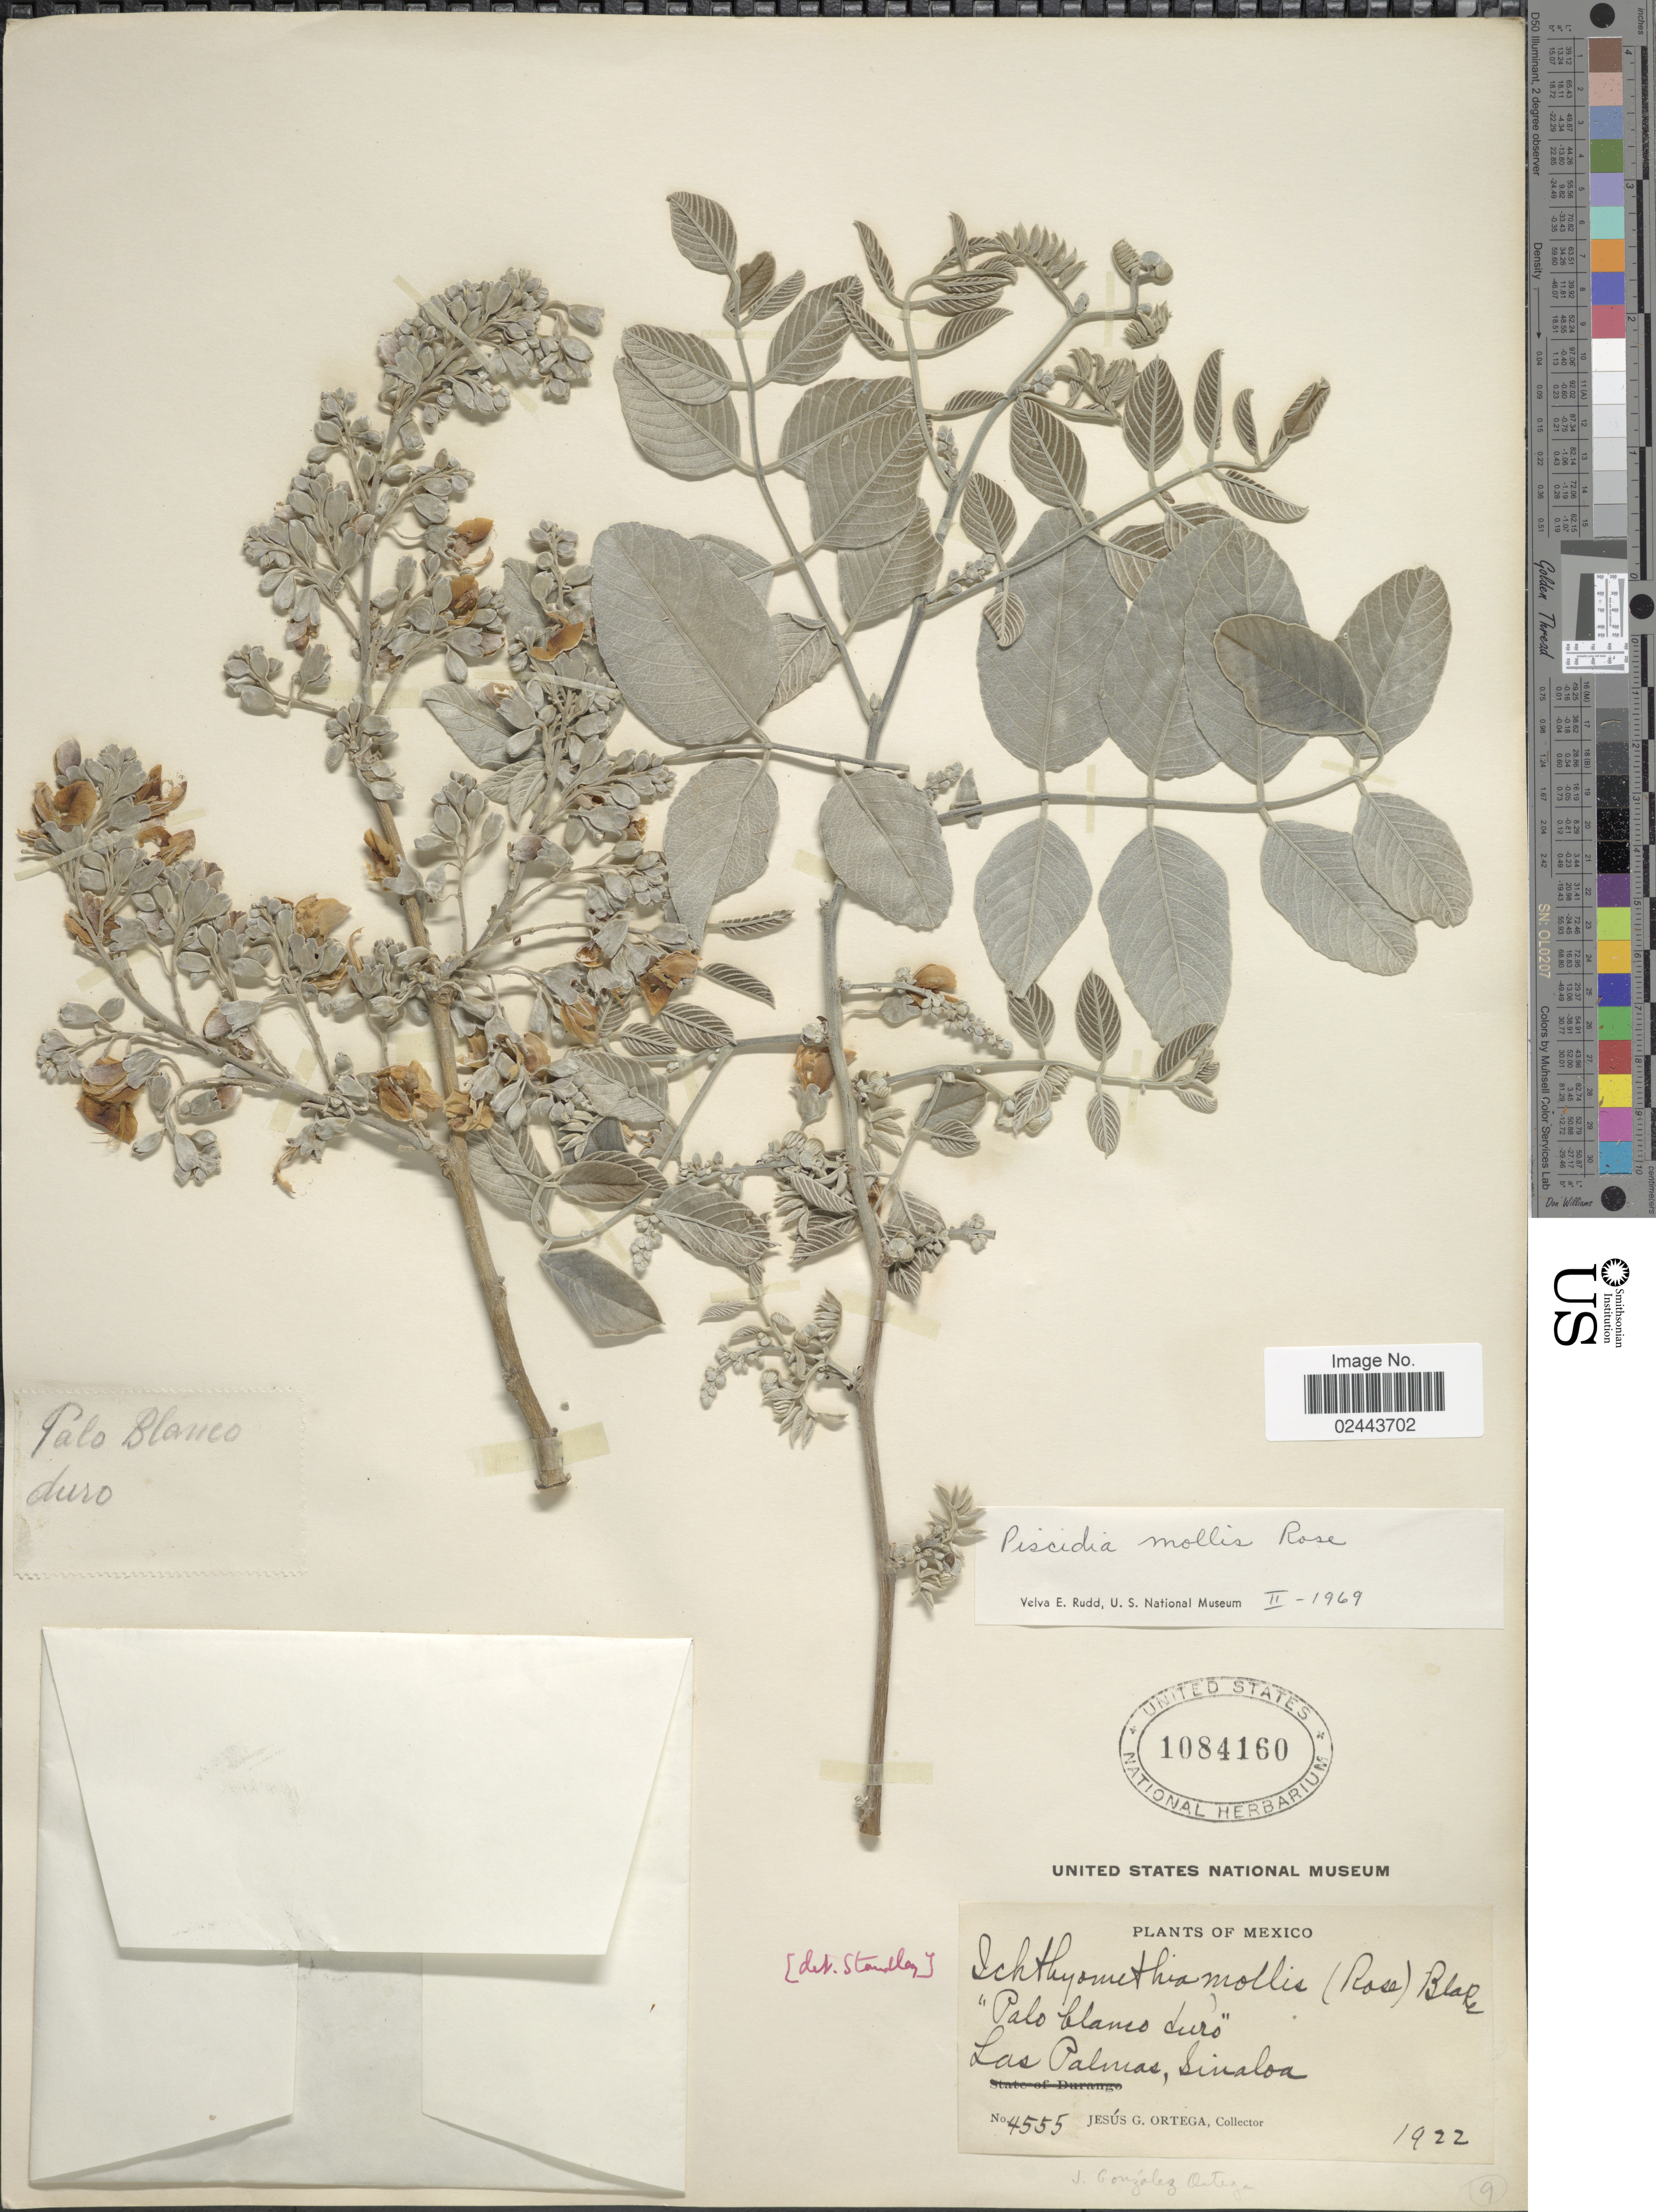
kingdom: Plantae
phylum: Tracheophyta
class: Magnoliopsida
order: Fabales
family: Fabaceae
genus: Piscidia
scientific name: Piscidia mollis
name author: Rose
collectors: J. Ortega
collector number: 4555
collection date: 1922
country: Mexico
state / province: Sinaloa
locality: Las Palmas.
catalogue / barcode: US 1084160